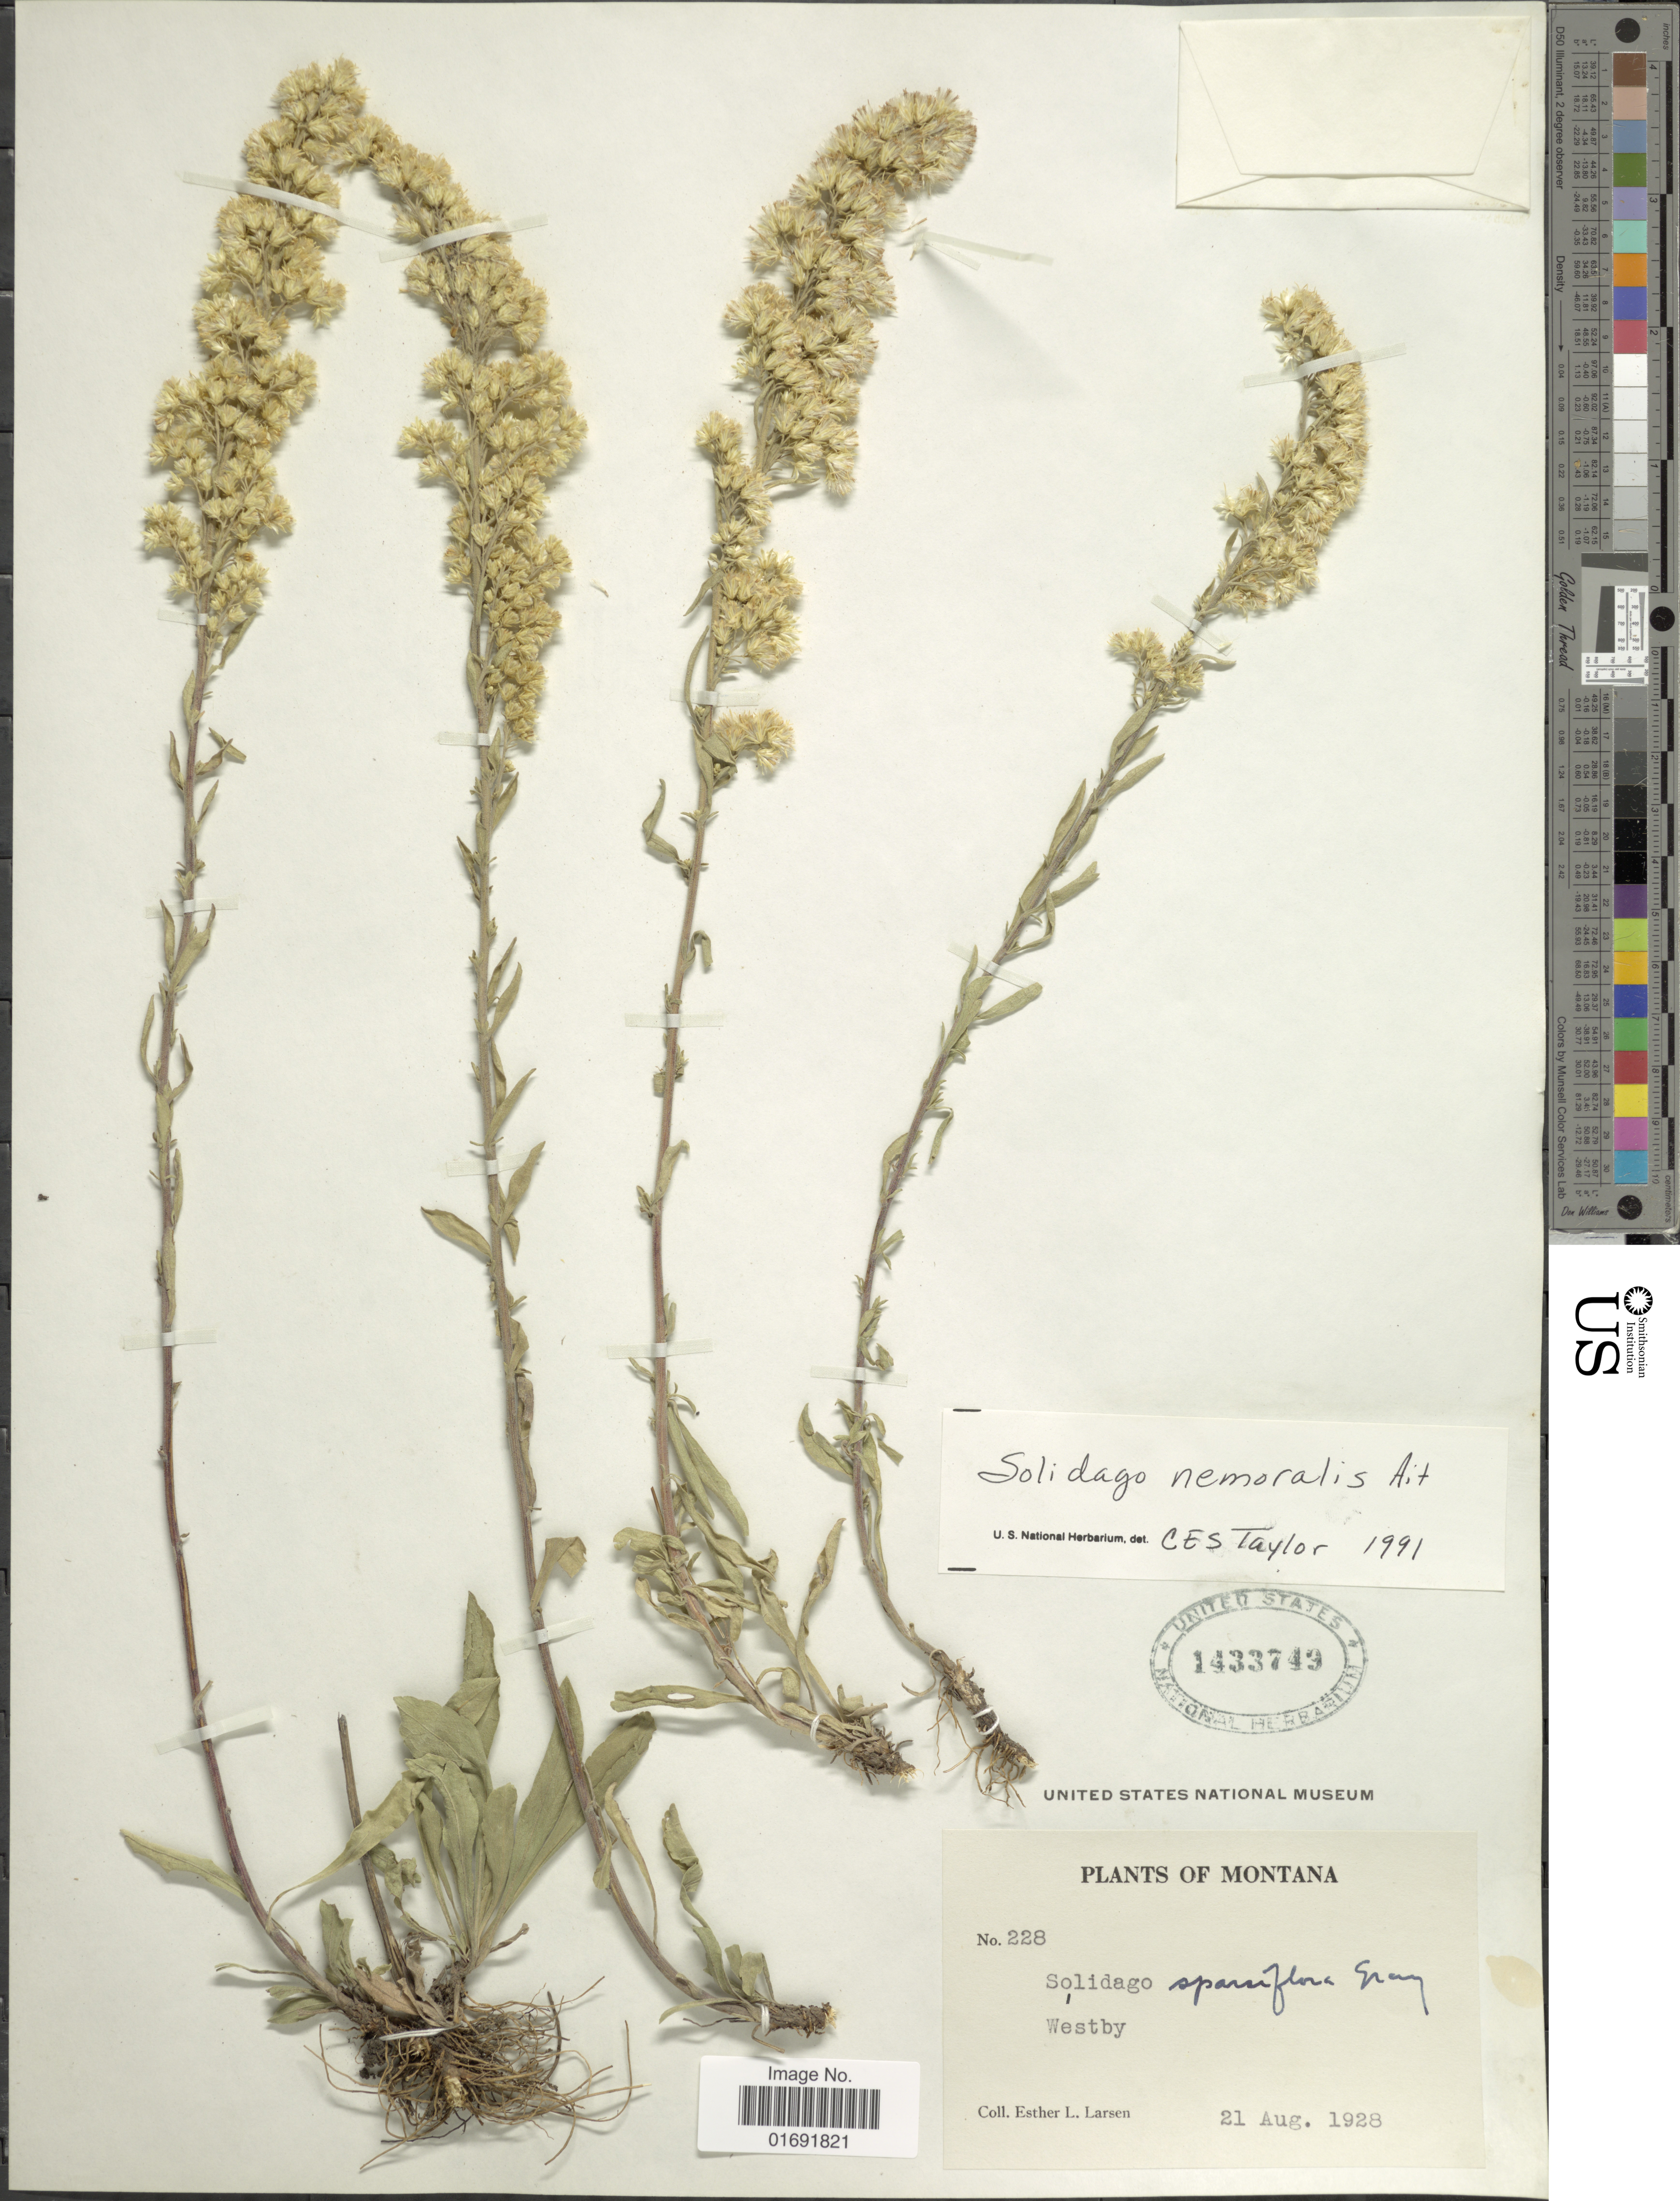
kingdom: Plantae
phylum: Tracheophyta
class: Magnoliopsida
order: Asterales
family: Asteraceae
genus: Solidago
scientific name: Solidago sp.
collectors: E. L. Larsen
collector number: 228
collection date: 1928-08-21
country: United States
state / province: Montana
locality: Westby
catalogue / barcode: US 1433749